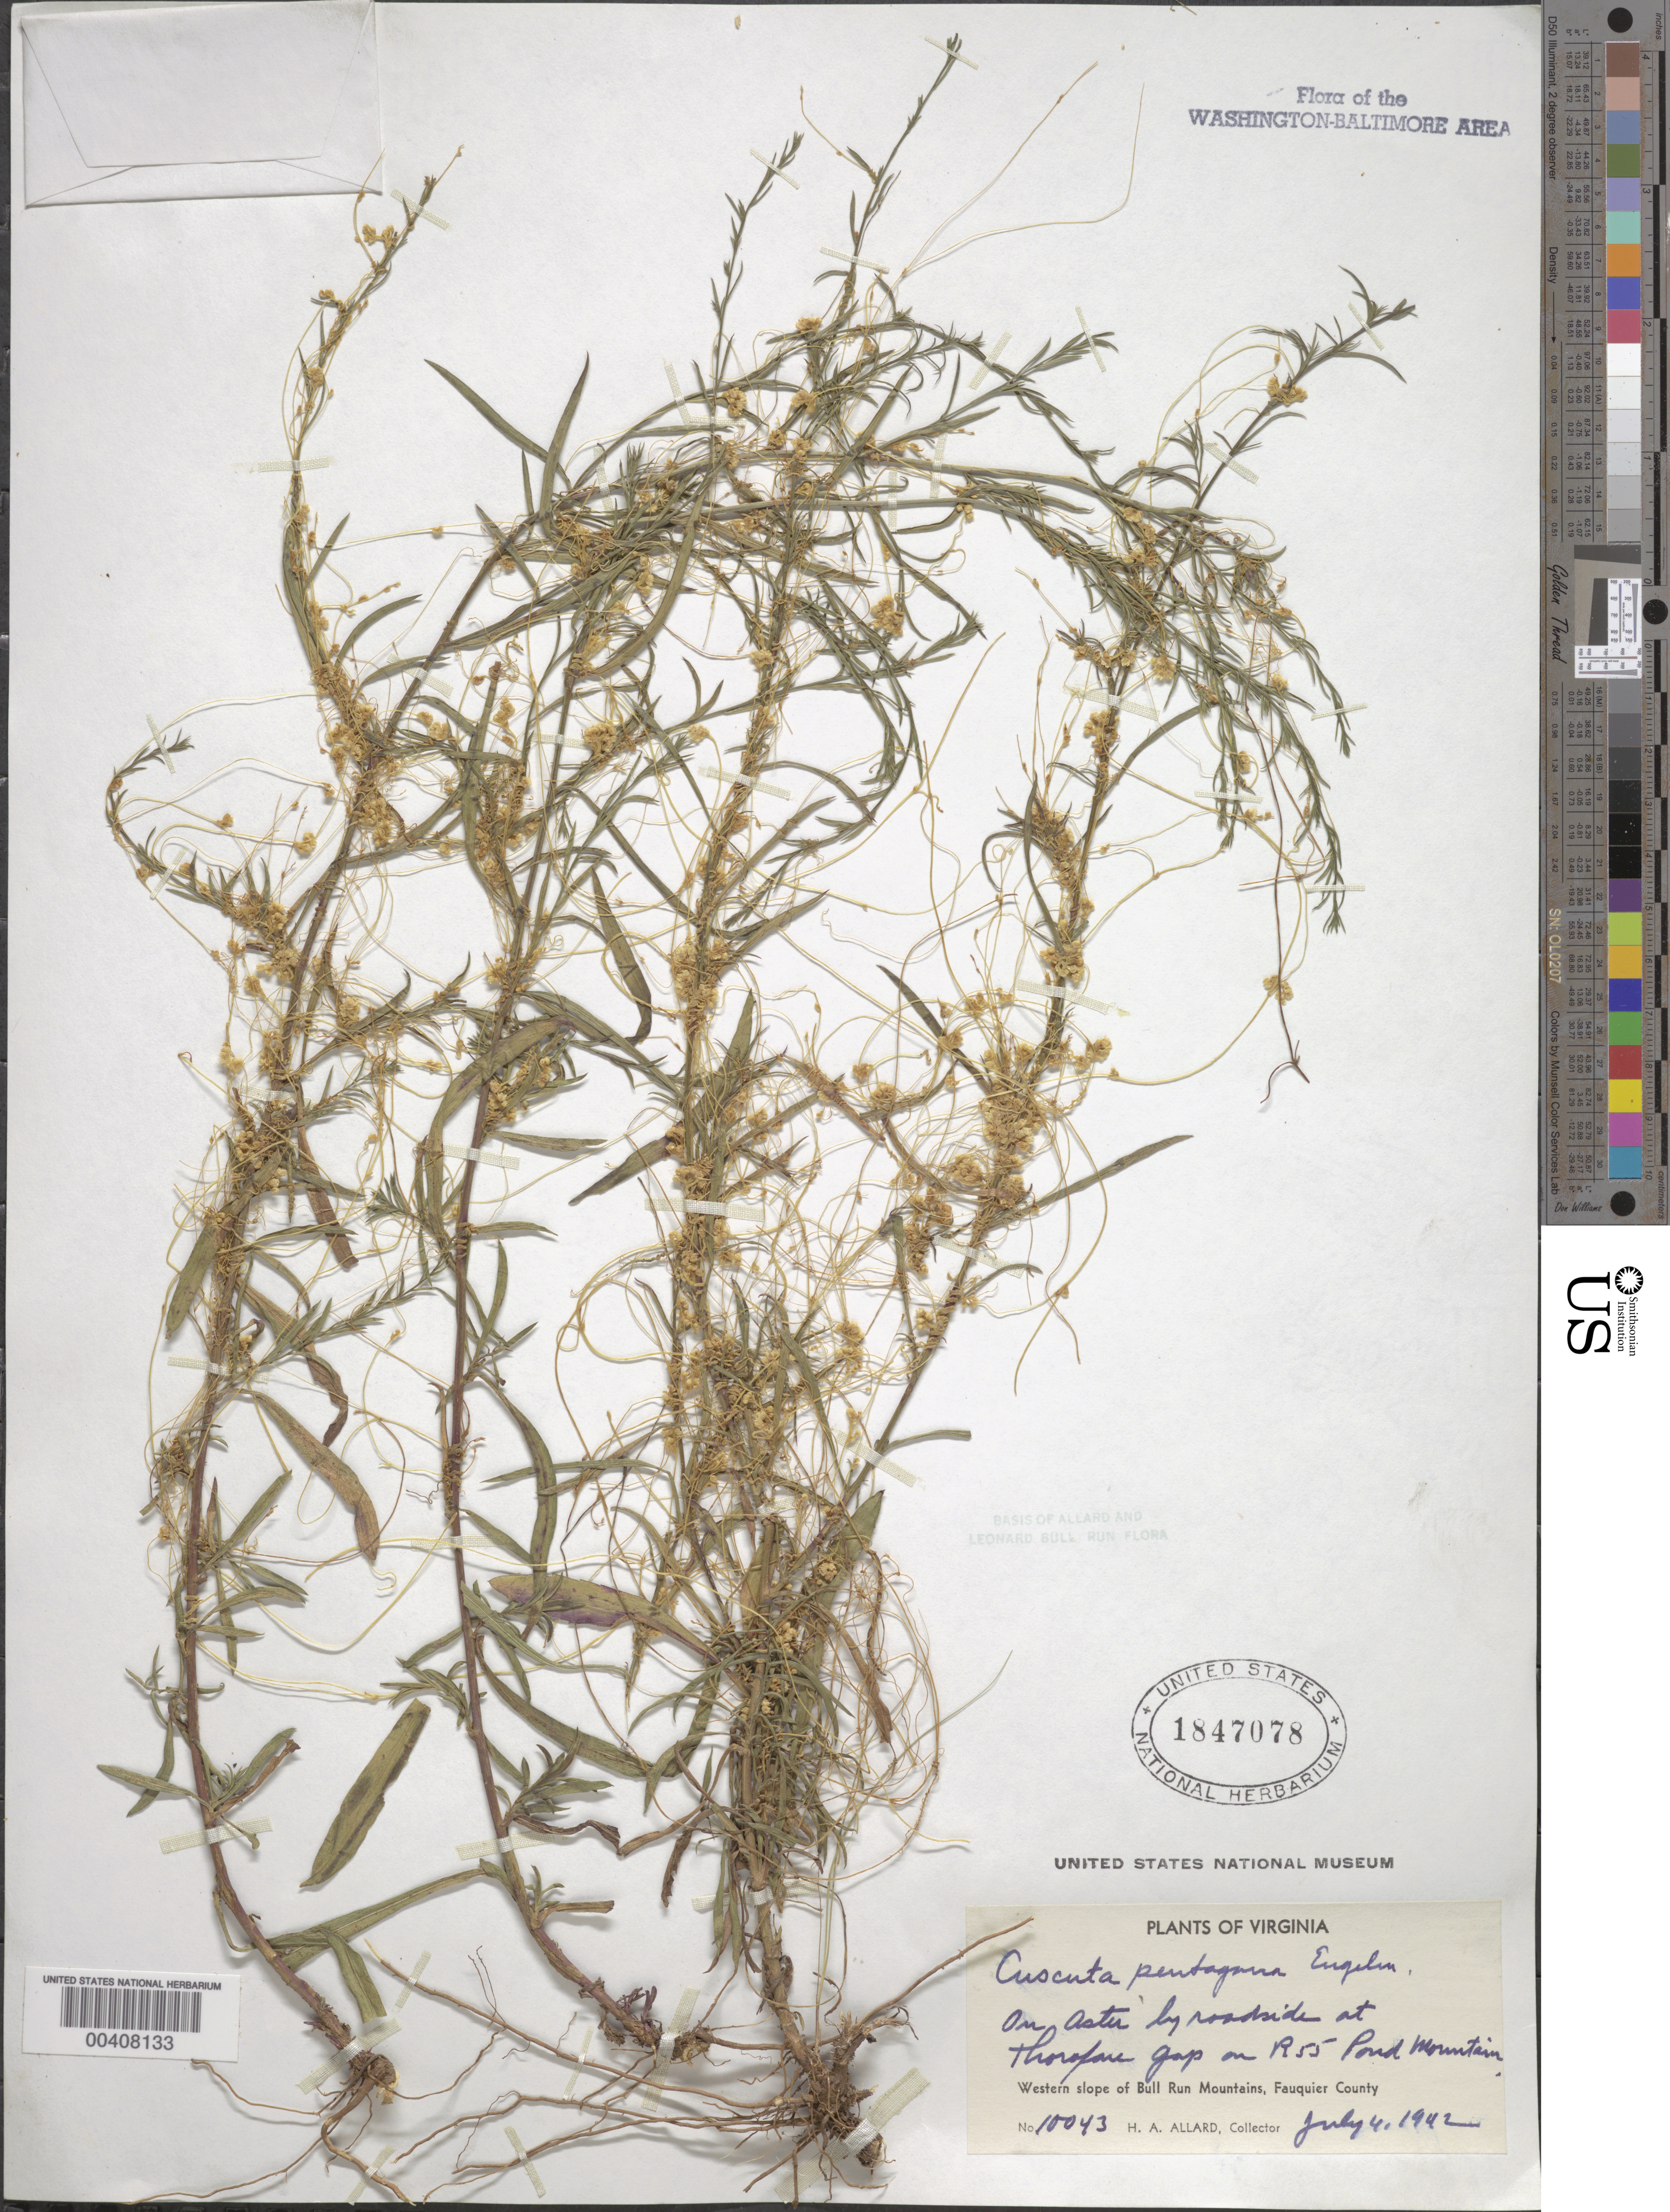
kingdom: Plantae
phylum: Tracheophyta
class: Magnoliopsida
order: Solanales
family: Convolvulaceae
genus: Cuscuta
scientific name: Cuscuta pentagona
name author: Engelm.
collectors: H. A. Allard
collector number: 10043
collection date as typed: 04 Jul 1942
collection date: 1942-07-04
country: United States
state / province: Virginia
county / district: Fauquier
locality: D Mountain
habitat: On aster, roadside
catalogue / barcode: US 1847078